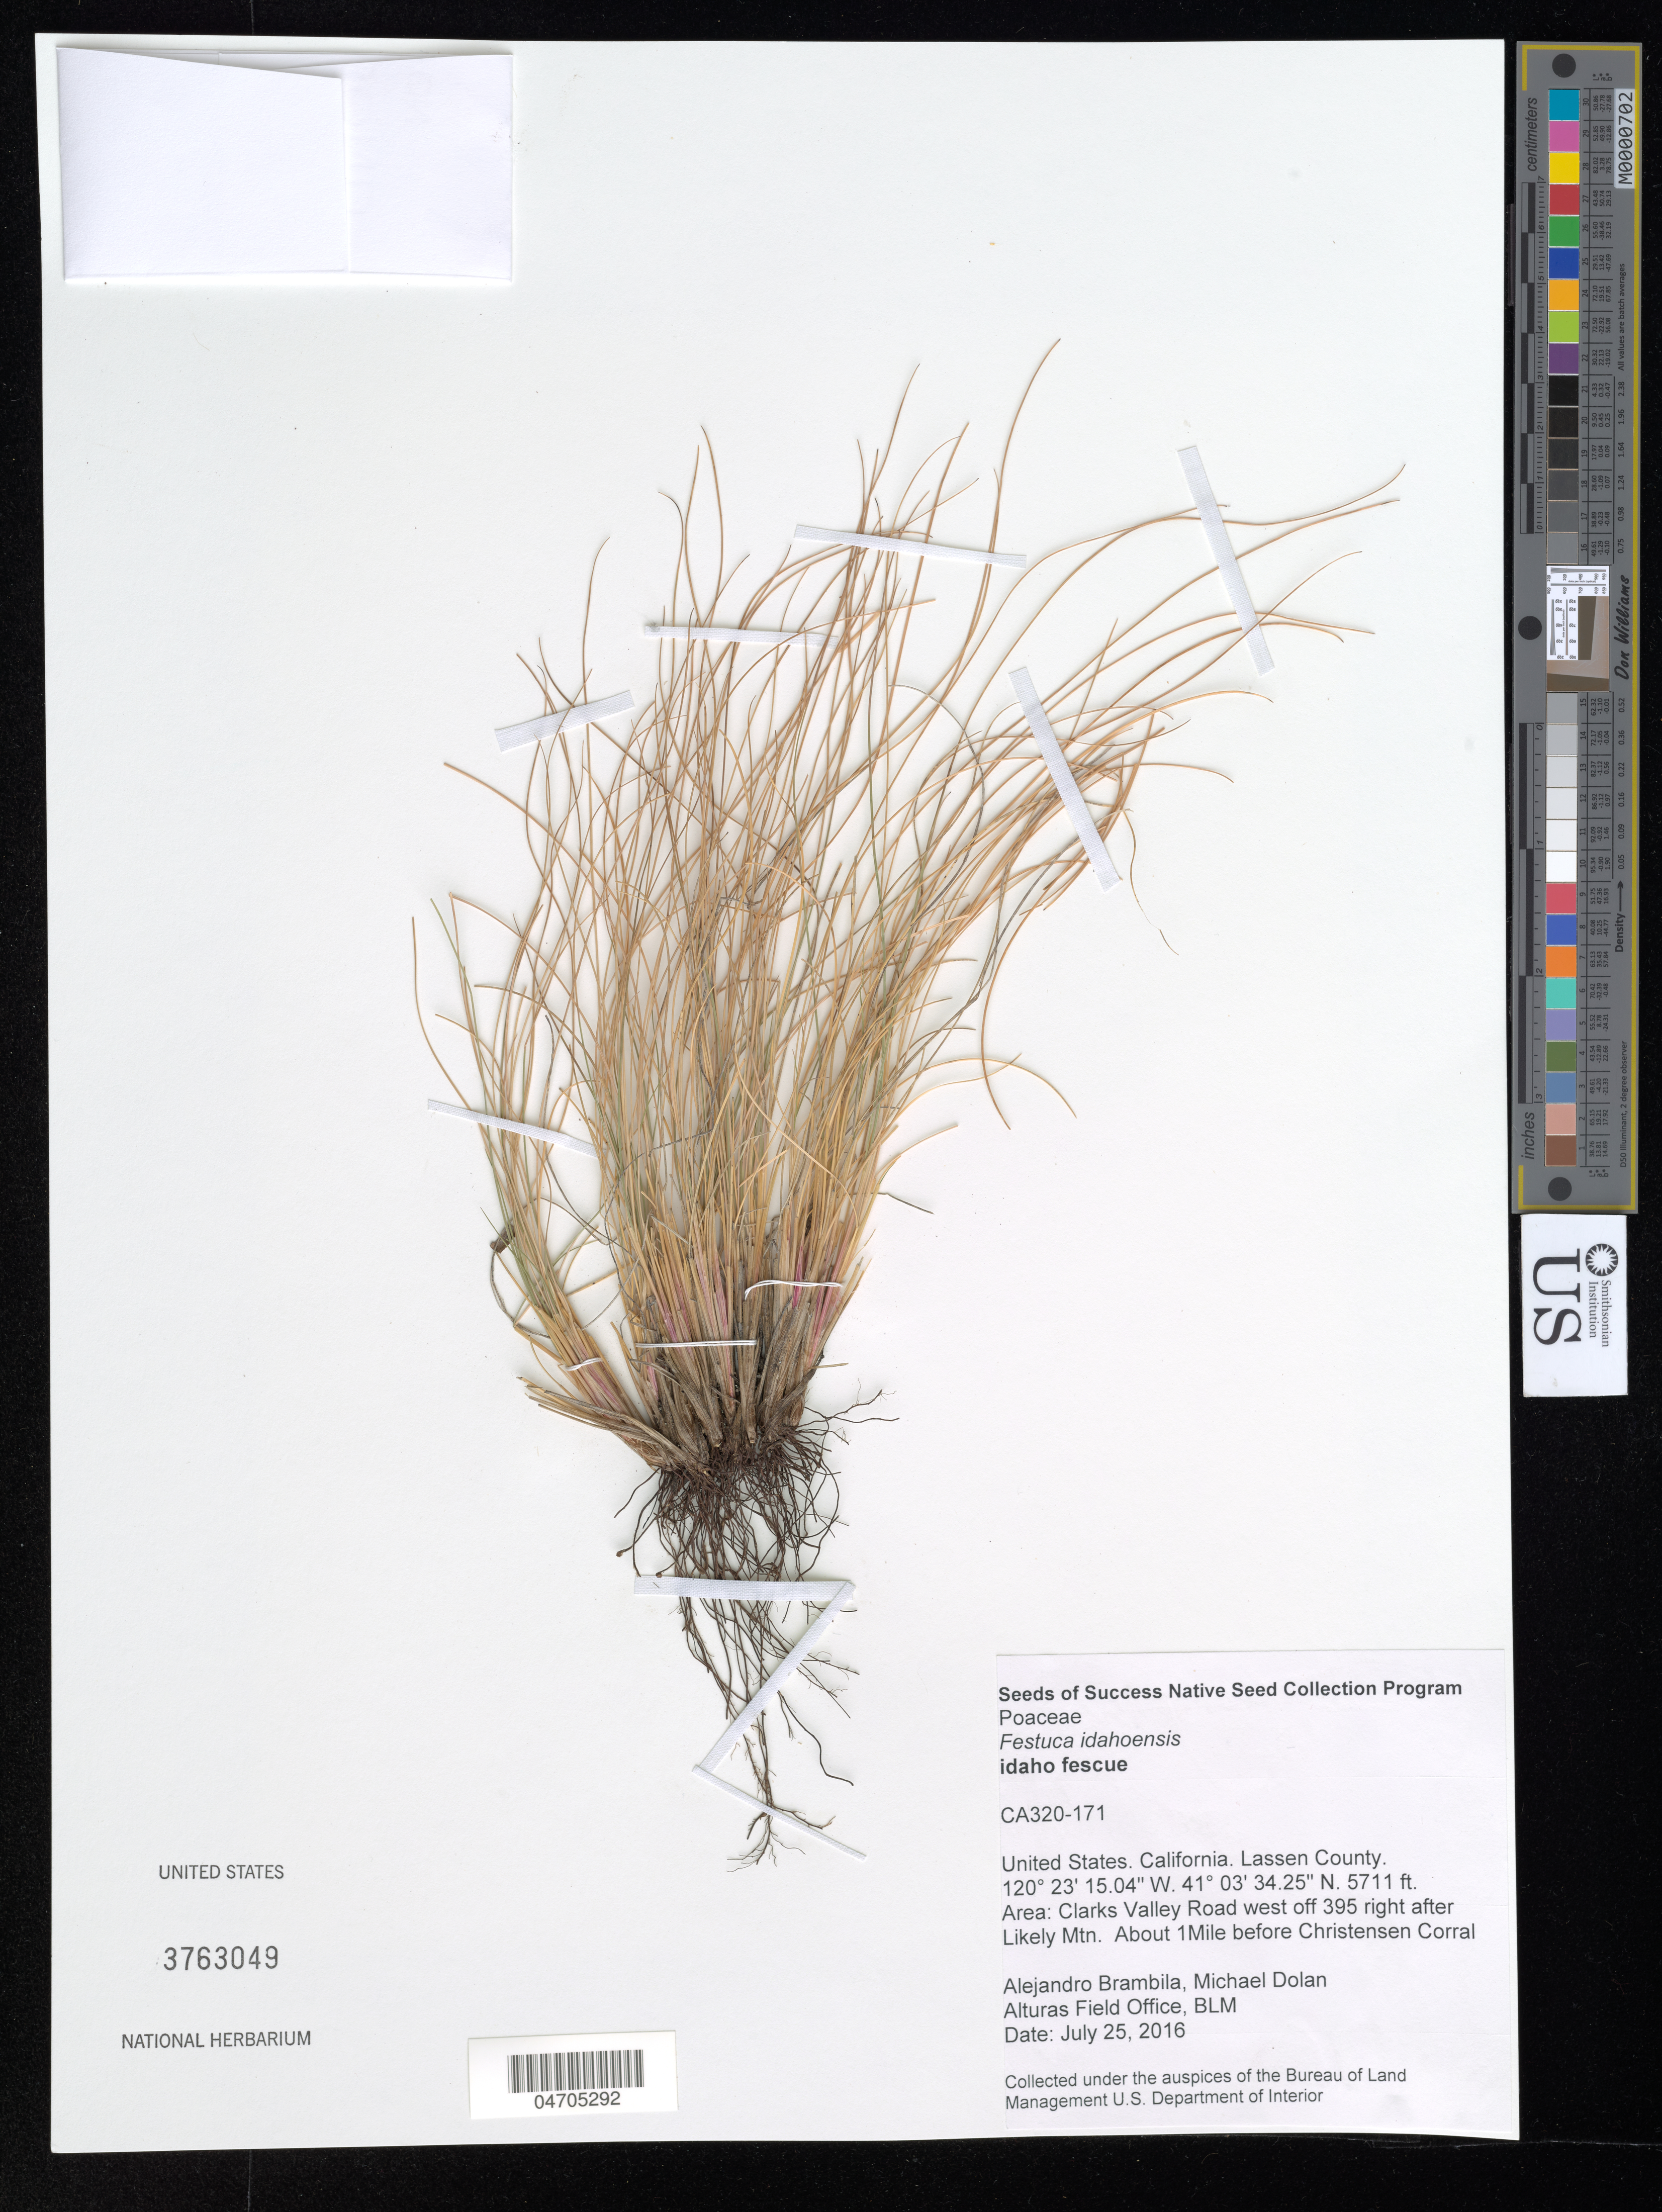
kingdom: Plantae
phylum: Tracheophyta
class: Liliopsida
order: Poales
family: Poaceae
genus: Festuca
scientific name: Festuca idahoensis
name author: Elmer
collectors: A. Brambila & M. Dolan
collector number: CA320-171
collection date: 2016-07-25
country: United States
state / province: California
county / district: Lassen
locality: Lassen County. Area: Clarks Valley Road west off 395 right after Likely Mtn. About 1Mile before Christensen Corral.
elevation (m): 1741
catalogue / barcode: US 3763049